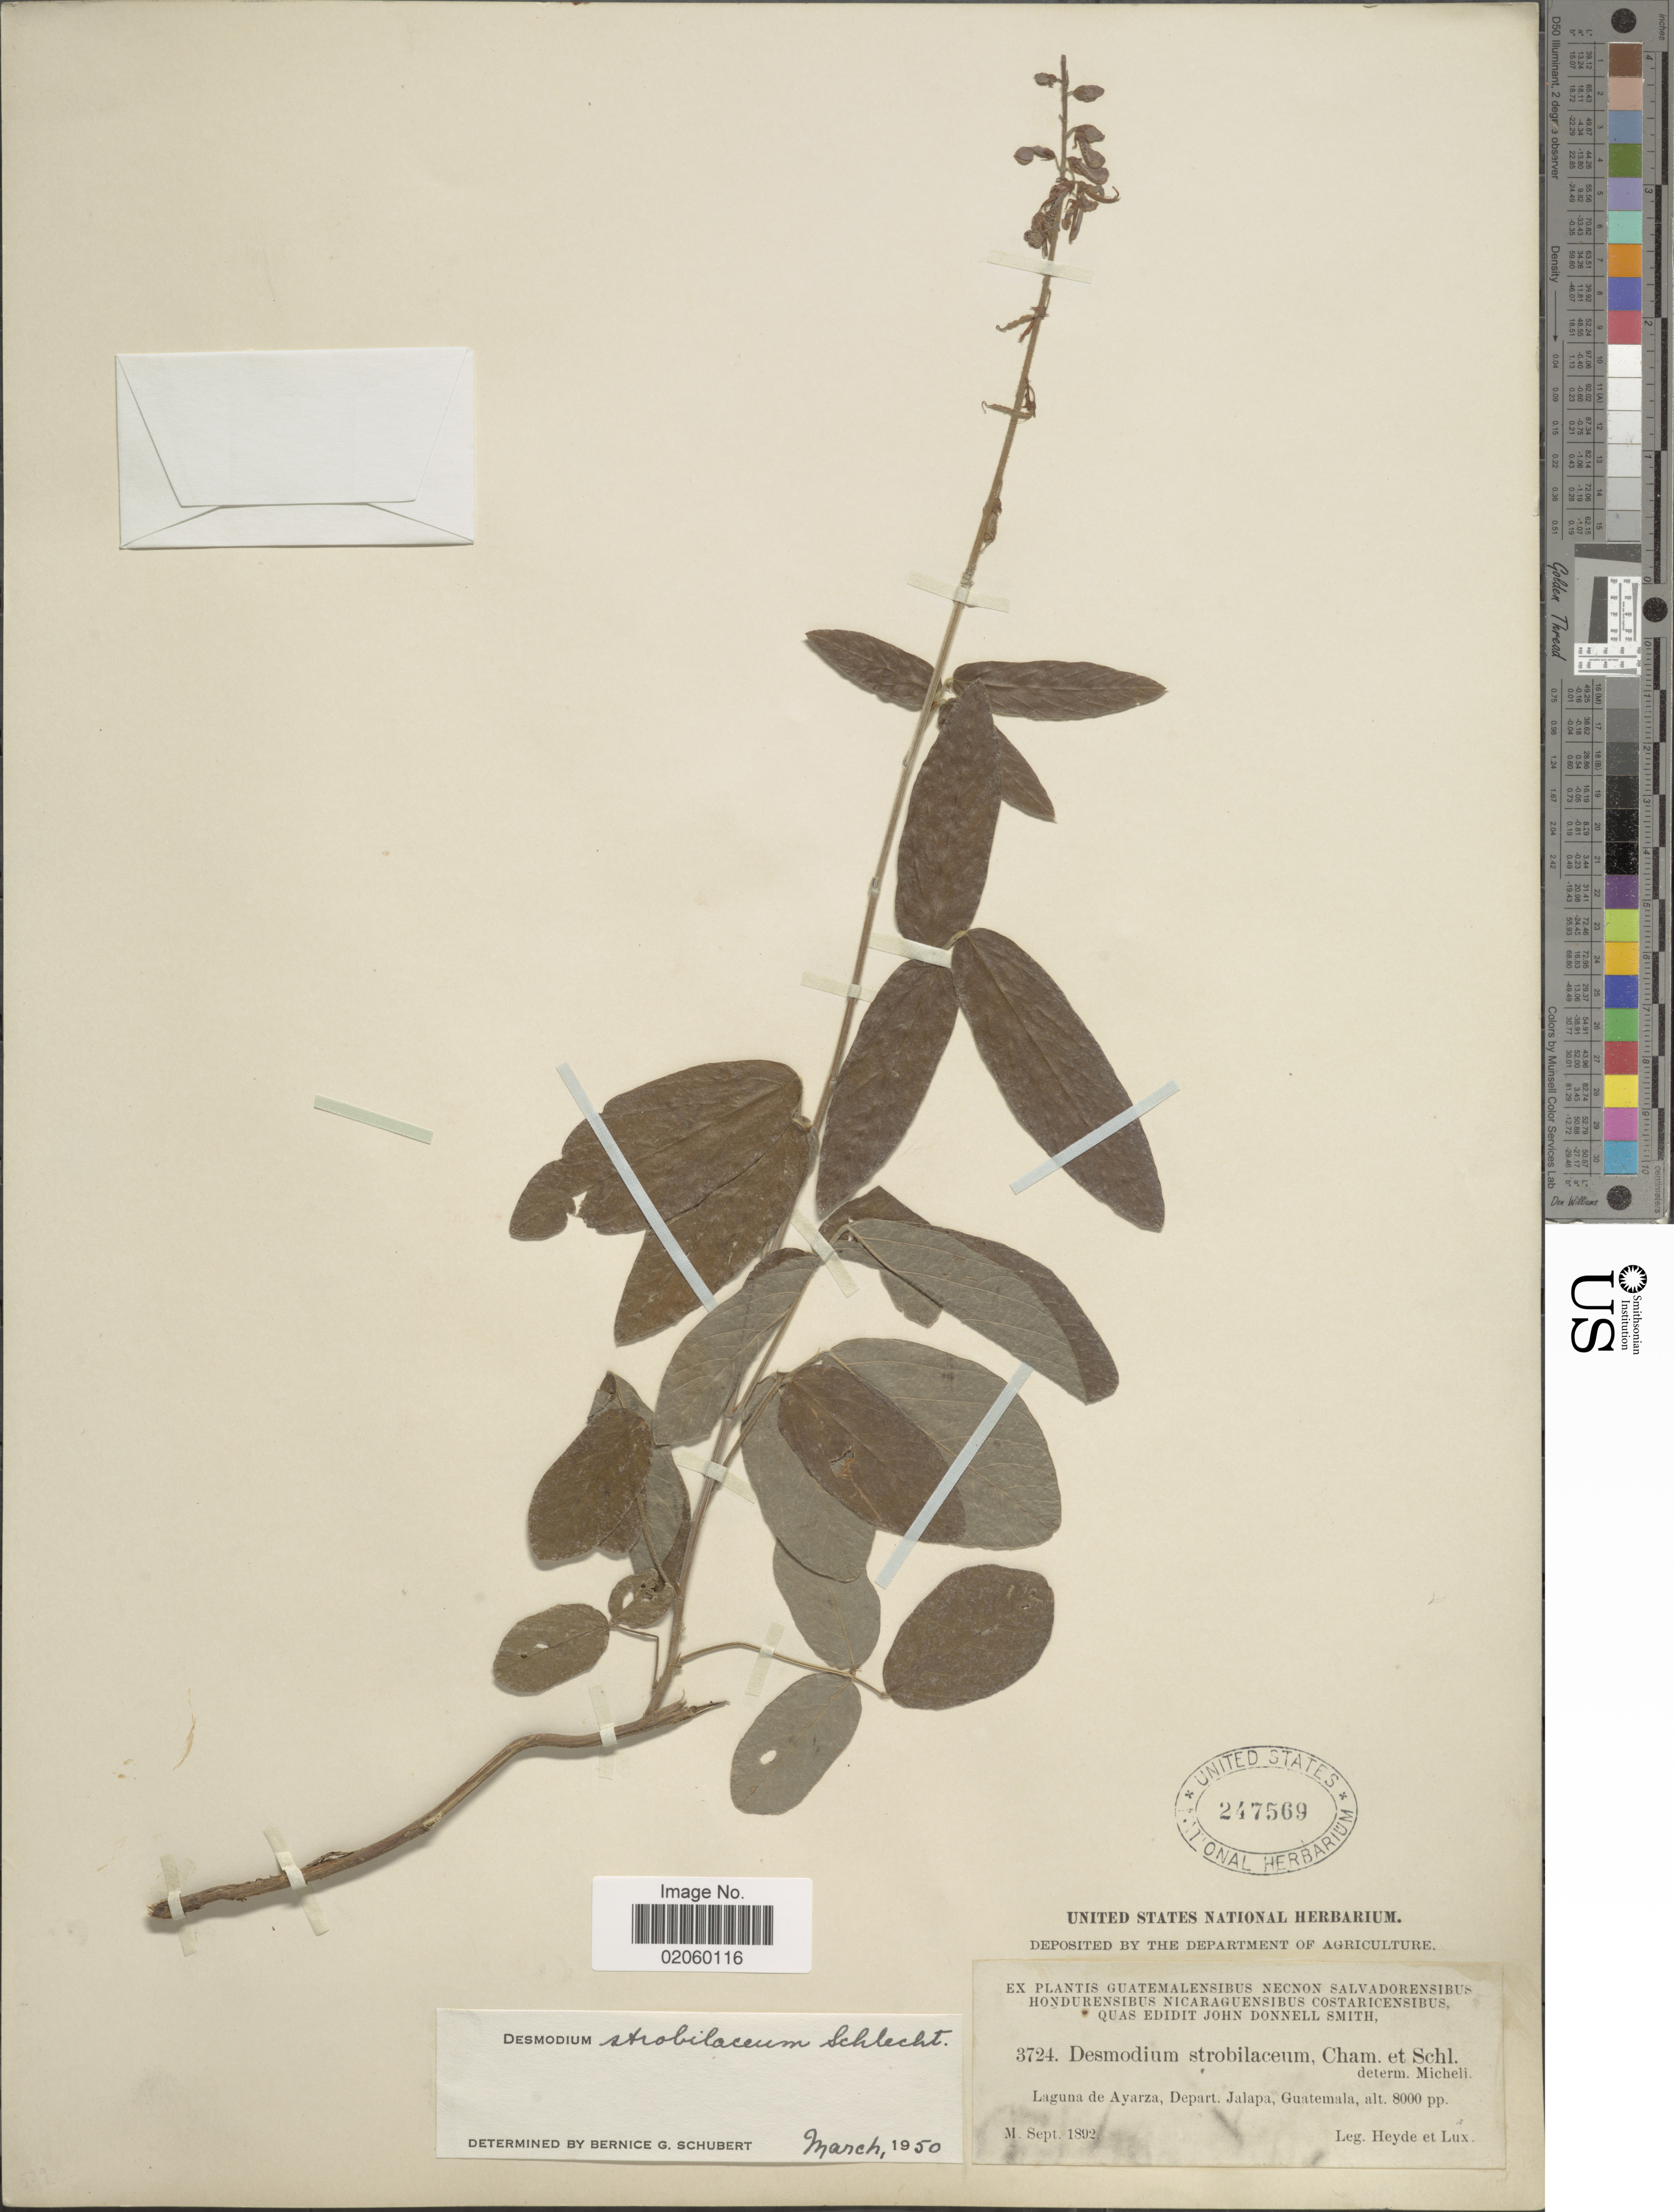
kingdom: Plantae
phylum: Tracheophyta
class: Magnoliopsida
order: Fabales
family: Fabaceae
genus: Desmodium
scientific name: Desmodium strobilaceum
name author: Schltdl.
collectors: Heyde & Lux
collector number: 3724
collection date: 1892-09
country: Guatemala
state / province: Jalapa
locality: Laguna de Ayarza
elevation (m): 2438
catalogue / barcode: US 247569